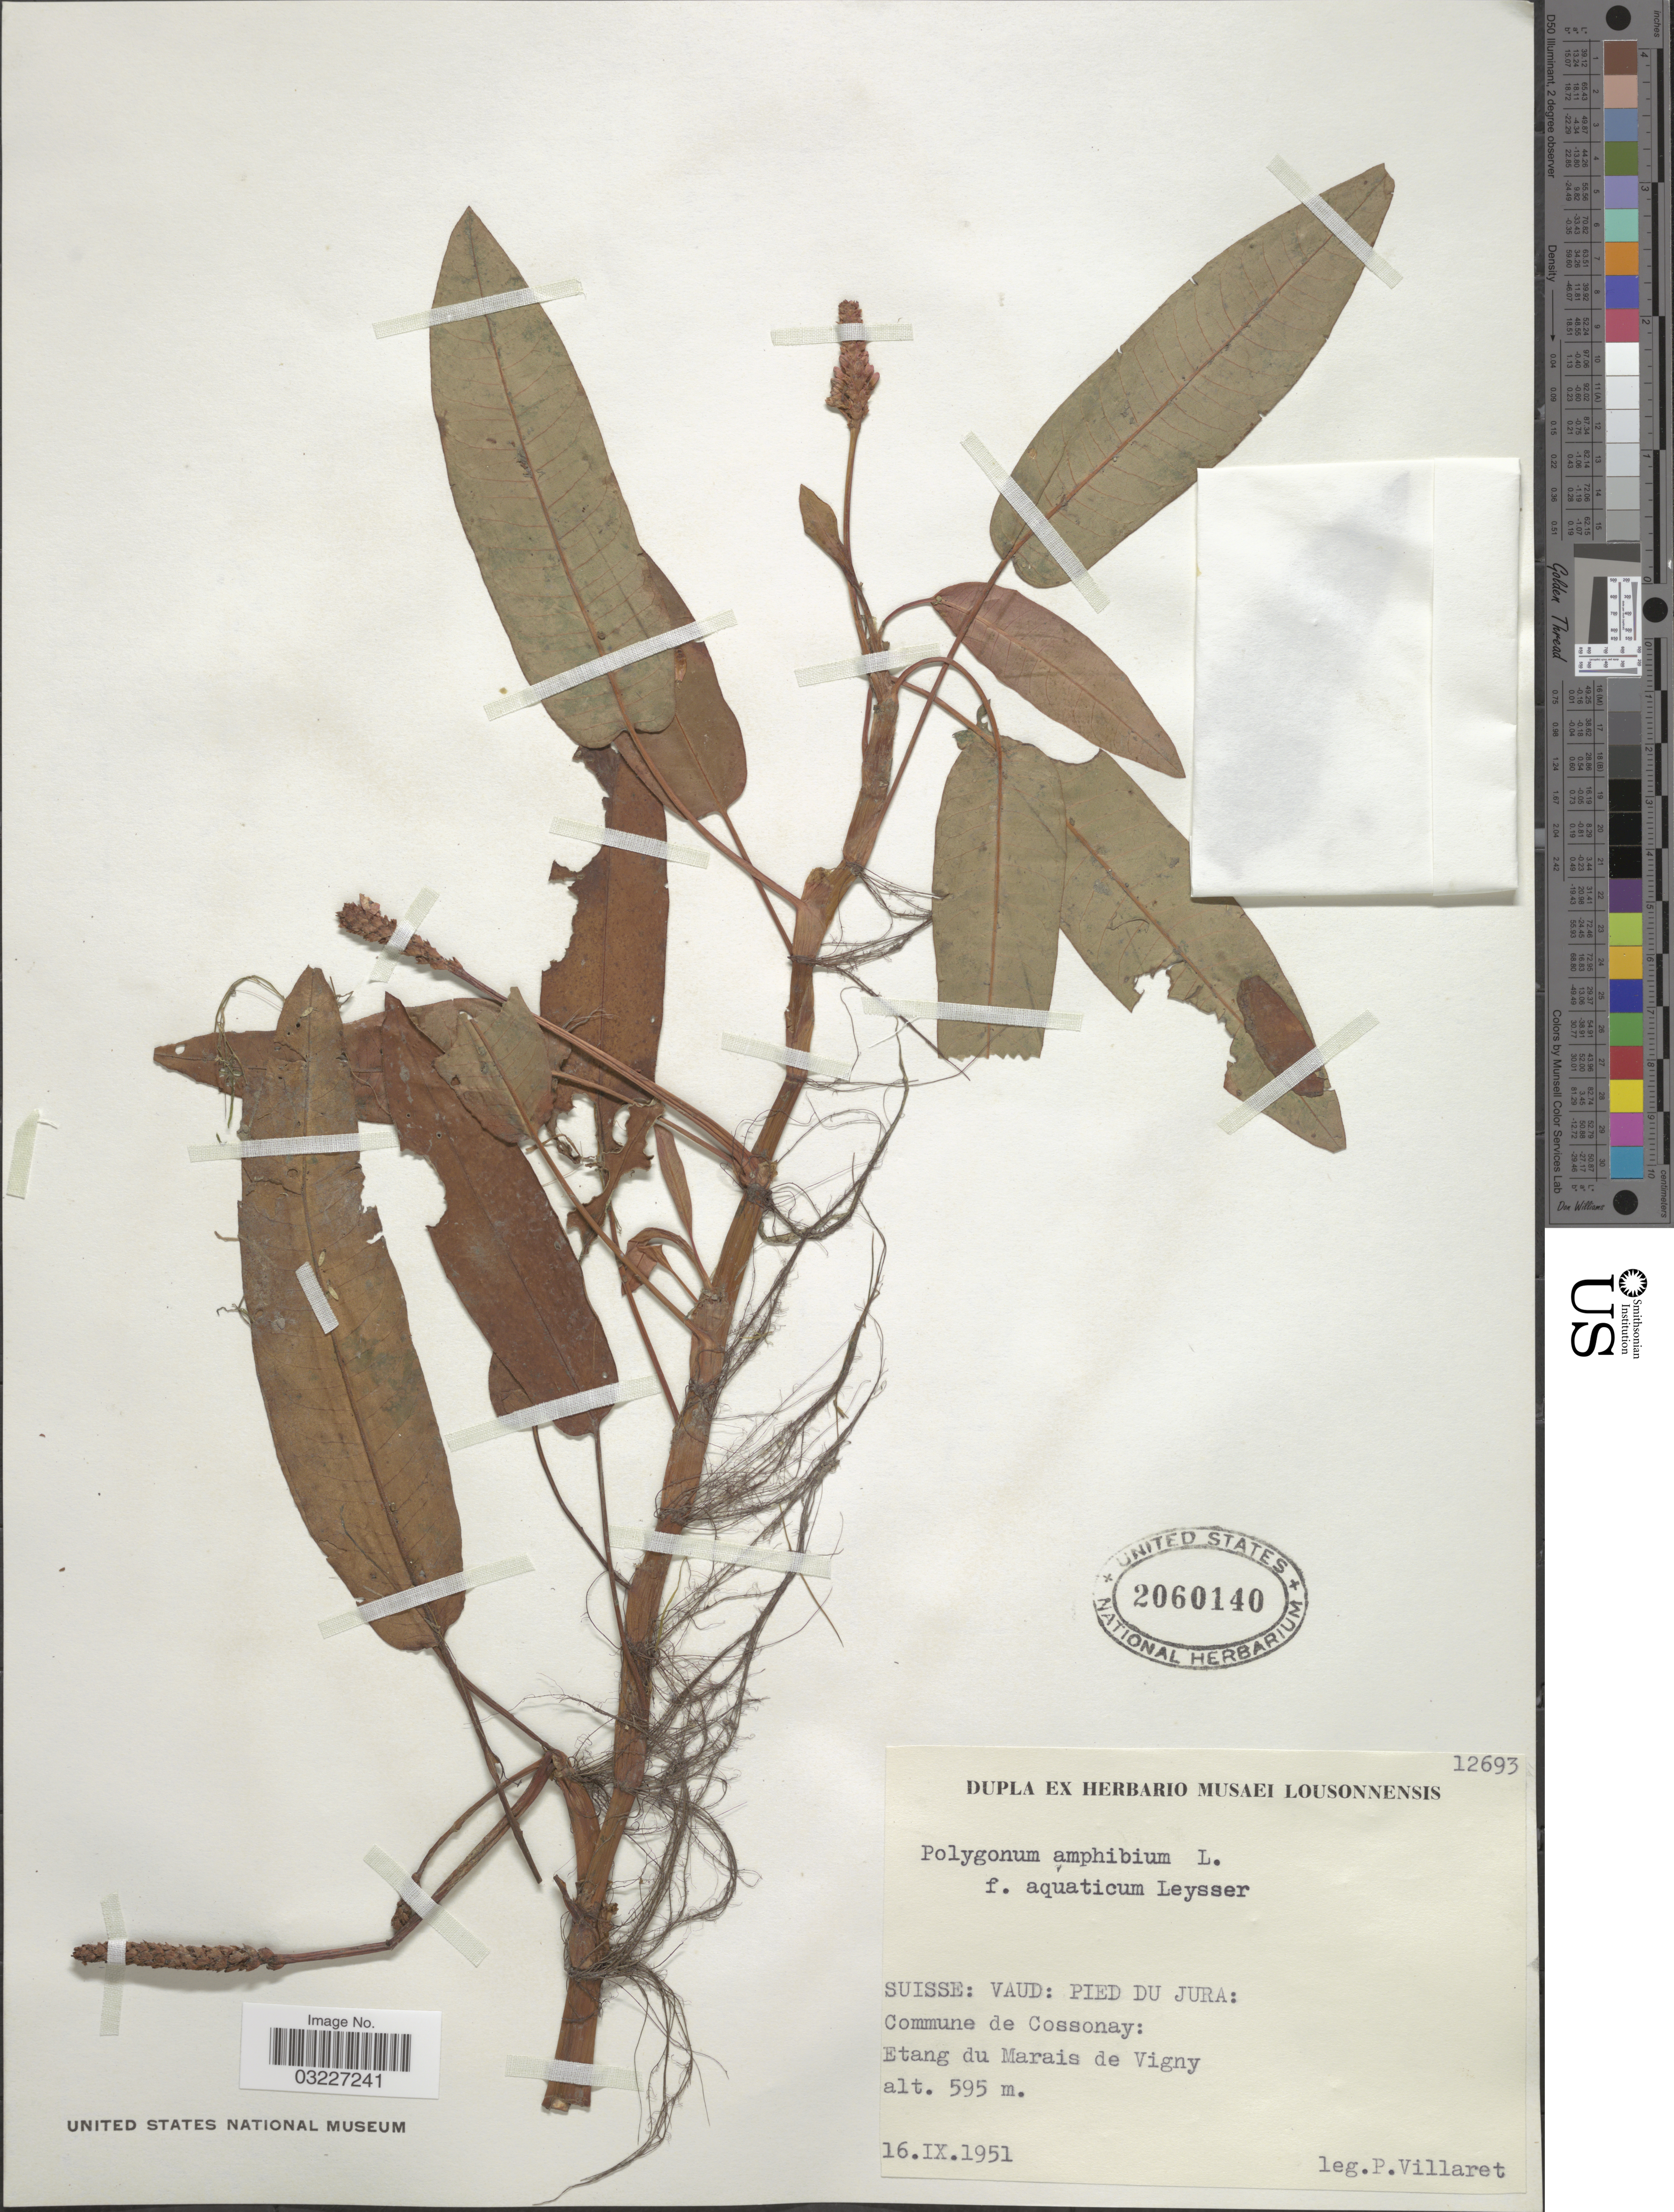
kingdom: Plantae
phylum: Tracheophyta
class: Magnoliopsida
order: Caryophyllales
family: Polygonaceae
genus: Persicaria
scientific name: Persicaria sp.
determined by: Atha, D. E.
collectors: P. Villaret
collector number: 12693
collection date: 1951-09-16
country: Switzerland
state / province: Vaud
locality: Suisse: Pied du Jura: Commune de Cossonay. Etang du Marais de Vigny.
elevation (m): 595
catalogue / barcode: US 2060140